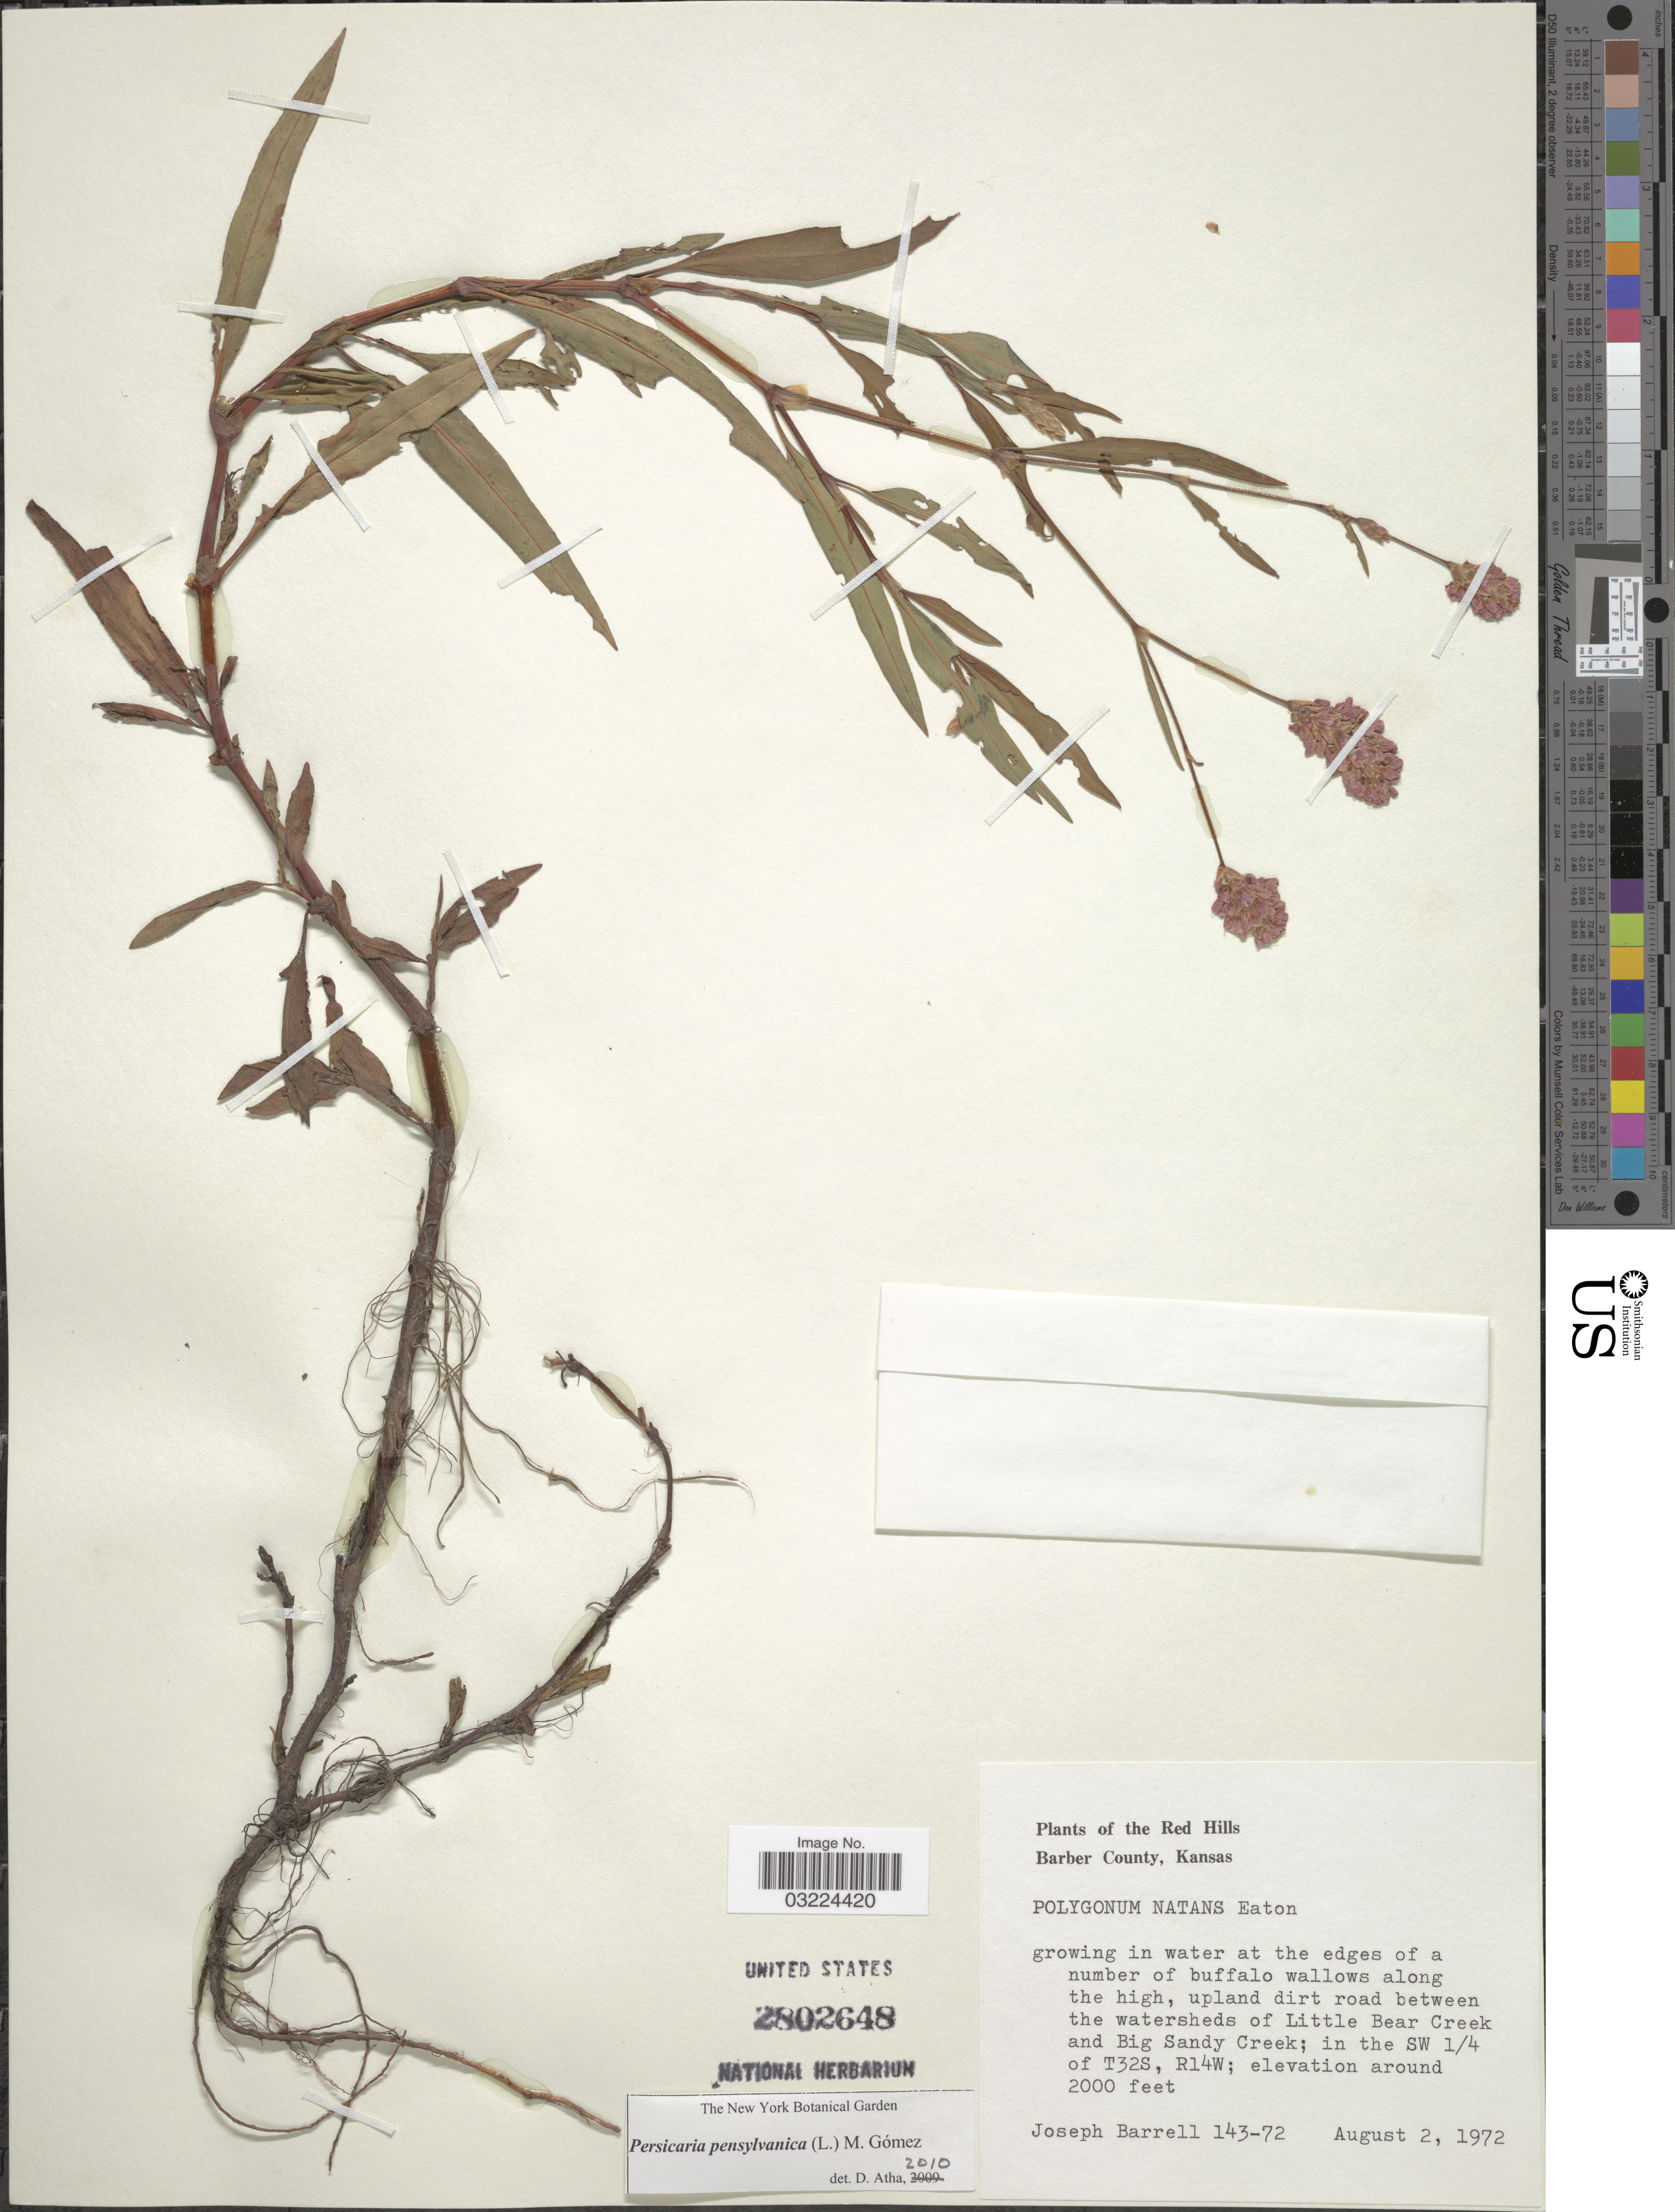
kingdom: Plantae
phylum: Tracheophyta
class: Magnoliopsida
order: Caryophyllales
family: Polygonaceae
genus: Polygonum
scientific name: Polygonum pensylvanicum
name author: L.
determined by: Atha, D. E.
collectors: J. Barrell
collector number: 143-72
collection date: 1972-08-02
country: United States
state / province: Kansas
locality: The Red Hills. Barber County. Upland dirt road between the watersheds of Little Bear Creek and Big Sandy Creek; in the SW 1/4 of T32S, R14W.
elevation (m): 610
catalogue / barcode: US 2802648